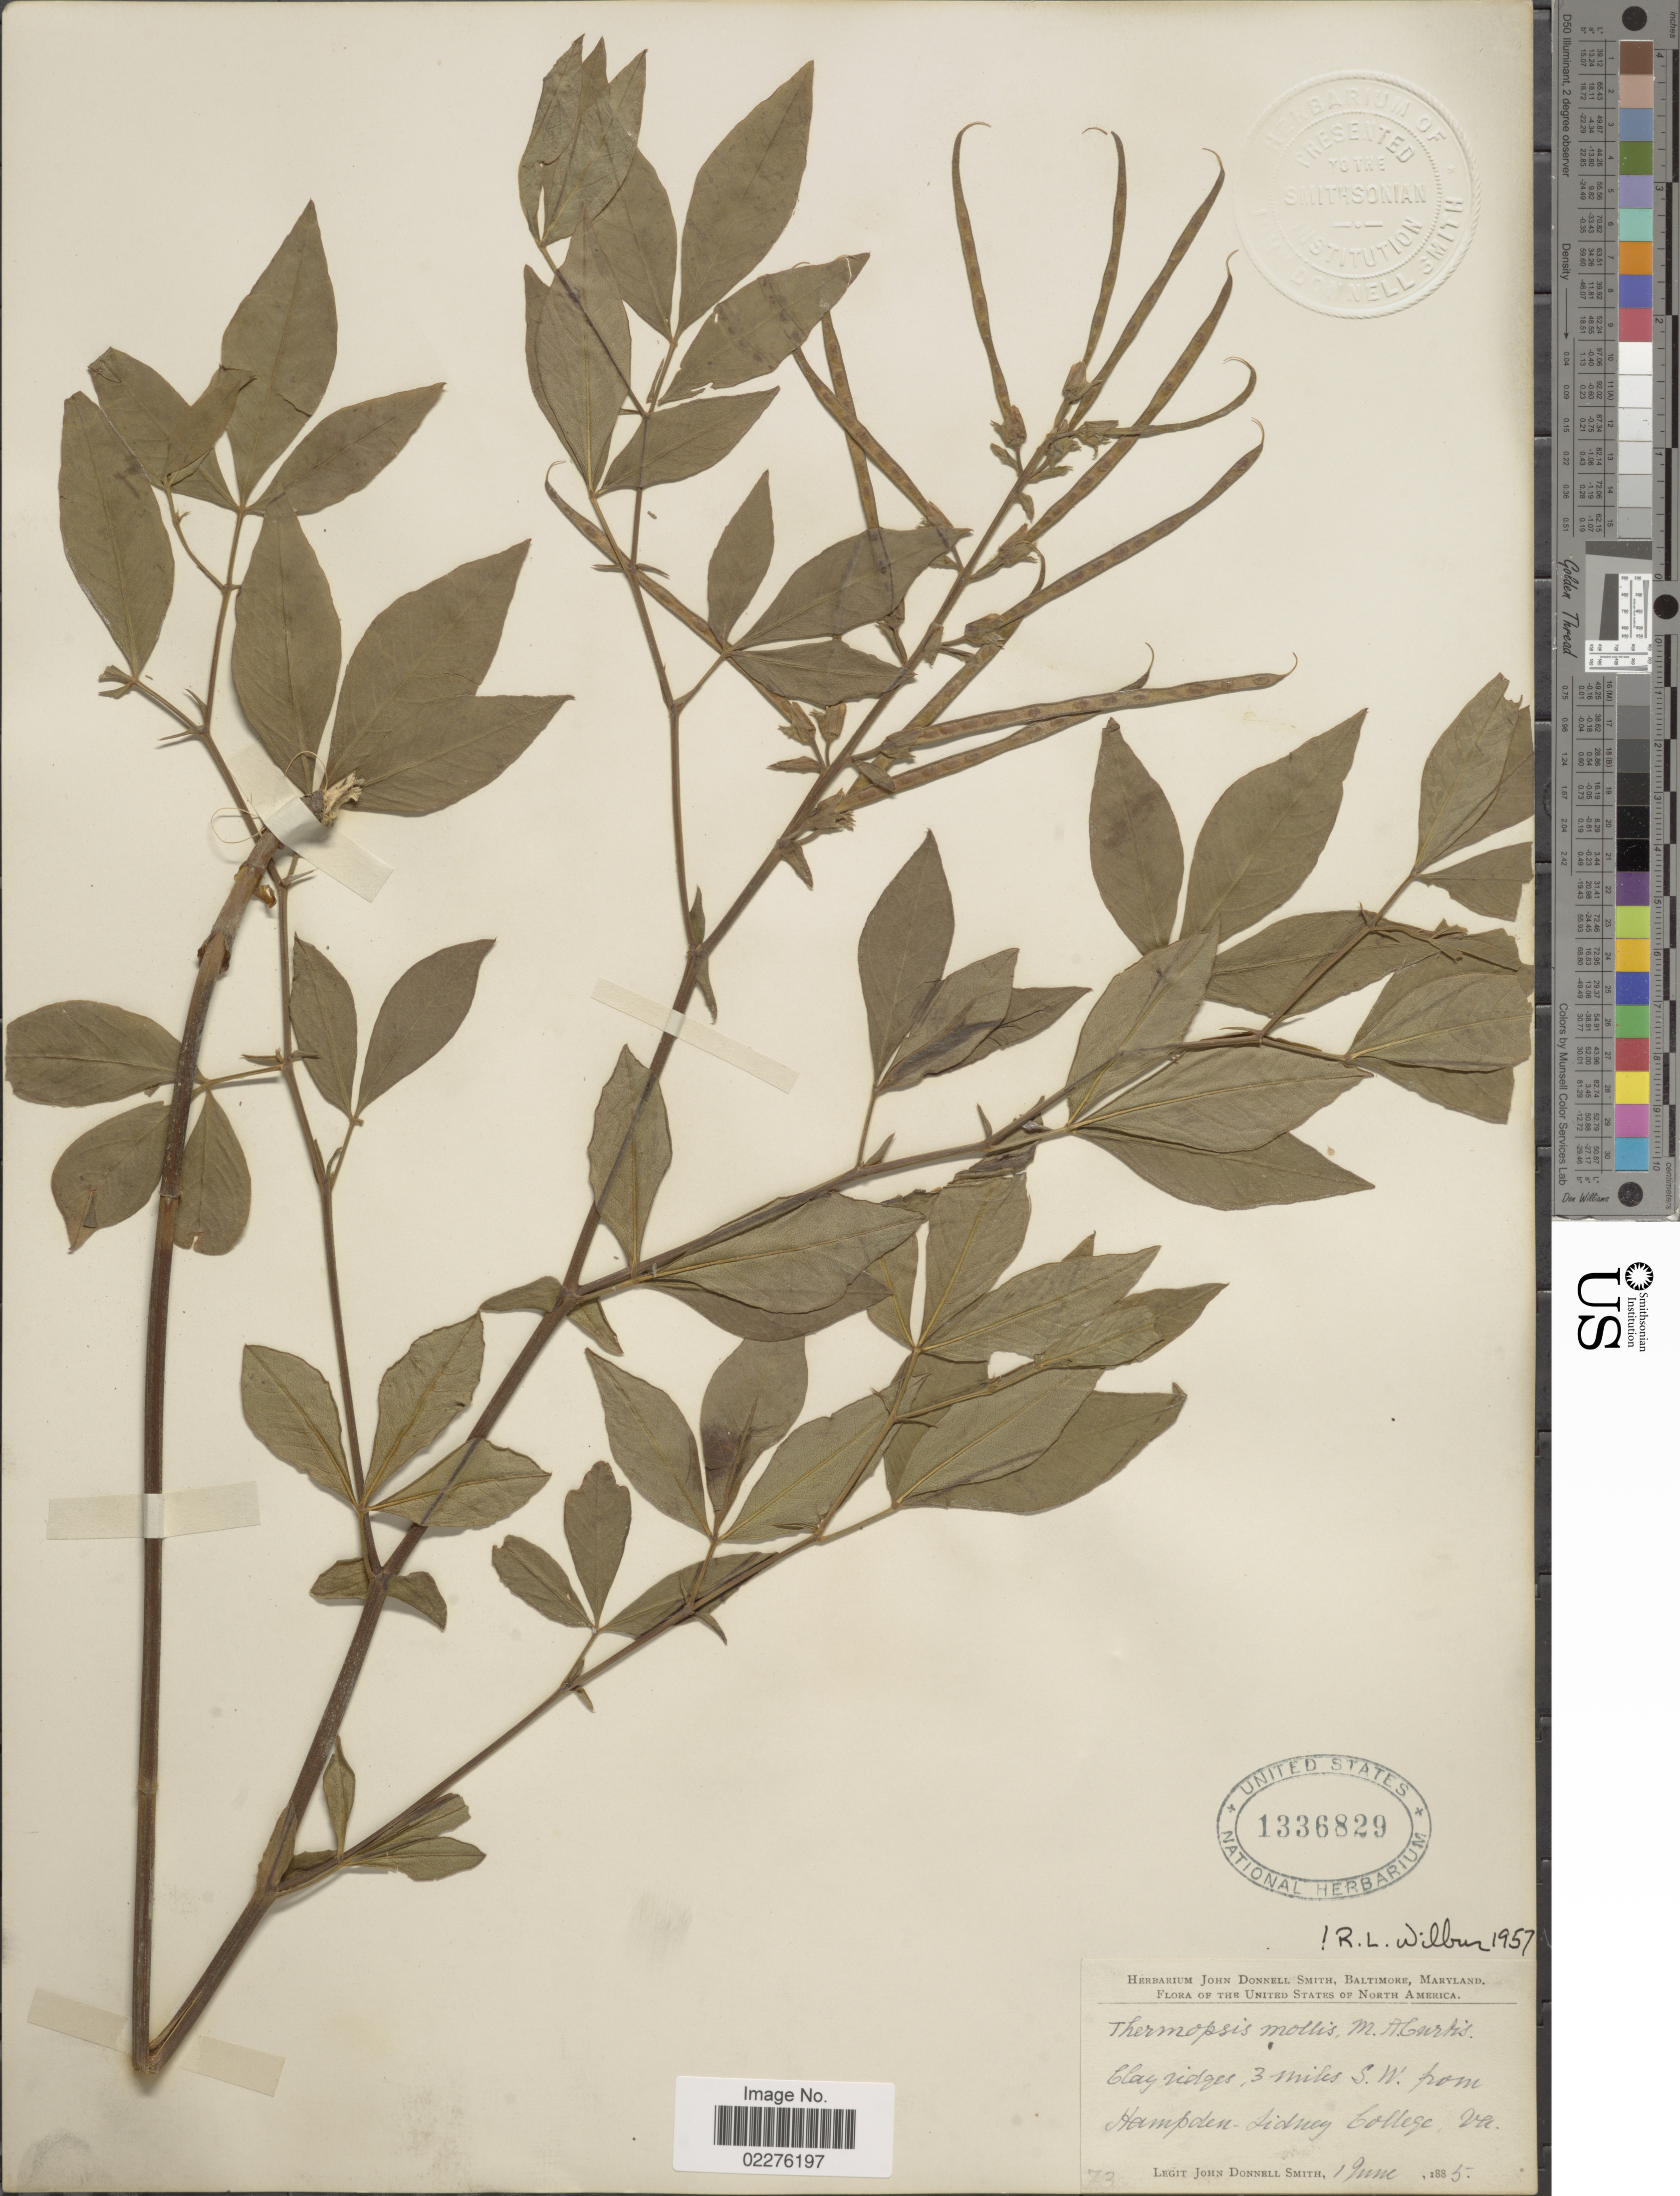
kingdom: Plantae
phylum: Tracheophyta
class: Magnoliopsida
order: Fabales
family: Fabaceae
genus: Thermopsis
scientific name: Thermopsis mollis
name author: (Michx.) M.A. Curtis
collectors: J. Donnell Smith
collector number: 73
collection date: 1885-06-01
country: United States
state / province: Virginia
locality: Clay ridges, 3 miles S.W. from Hampden - Sidney College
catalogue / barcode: US 1336829